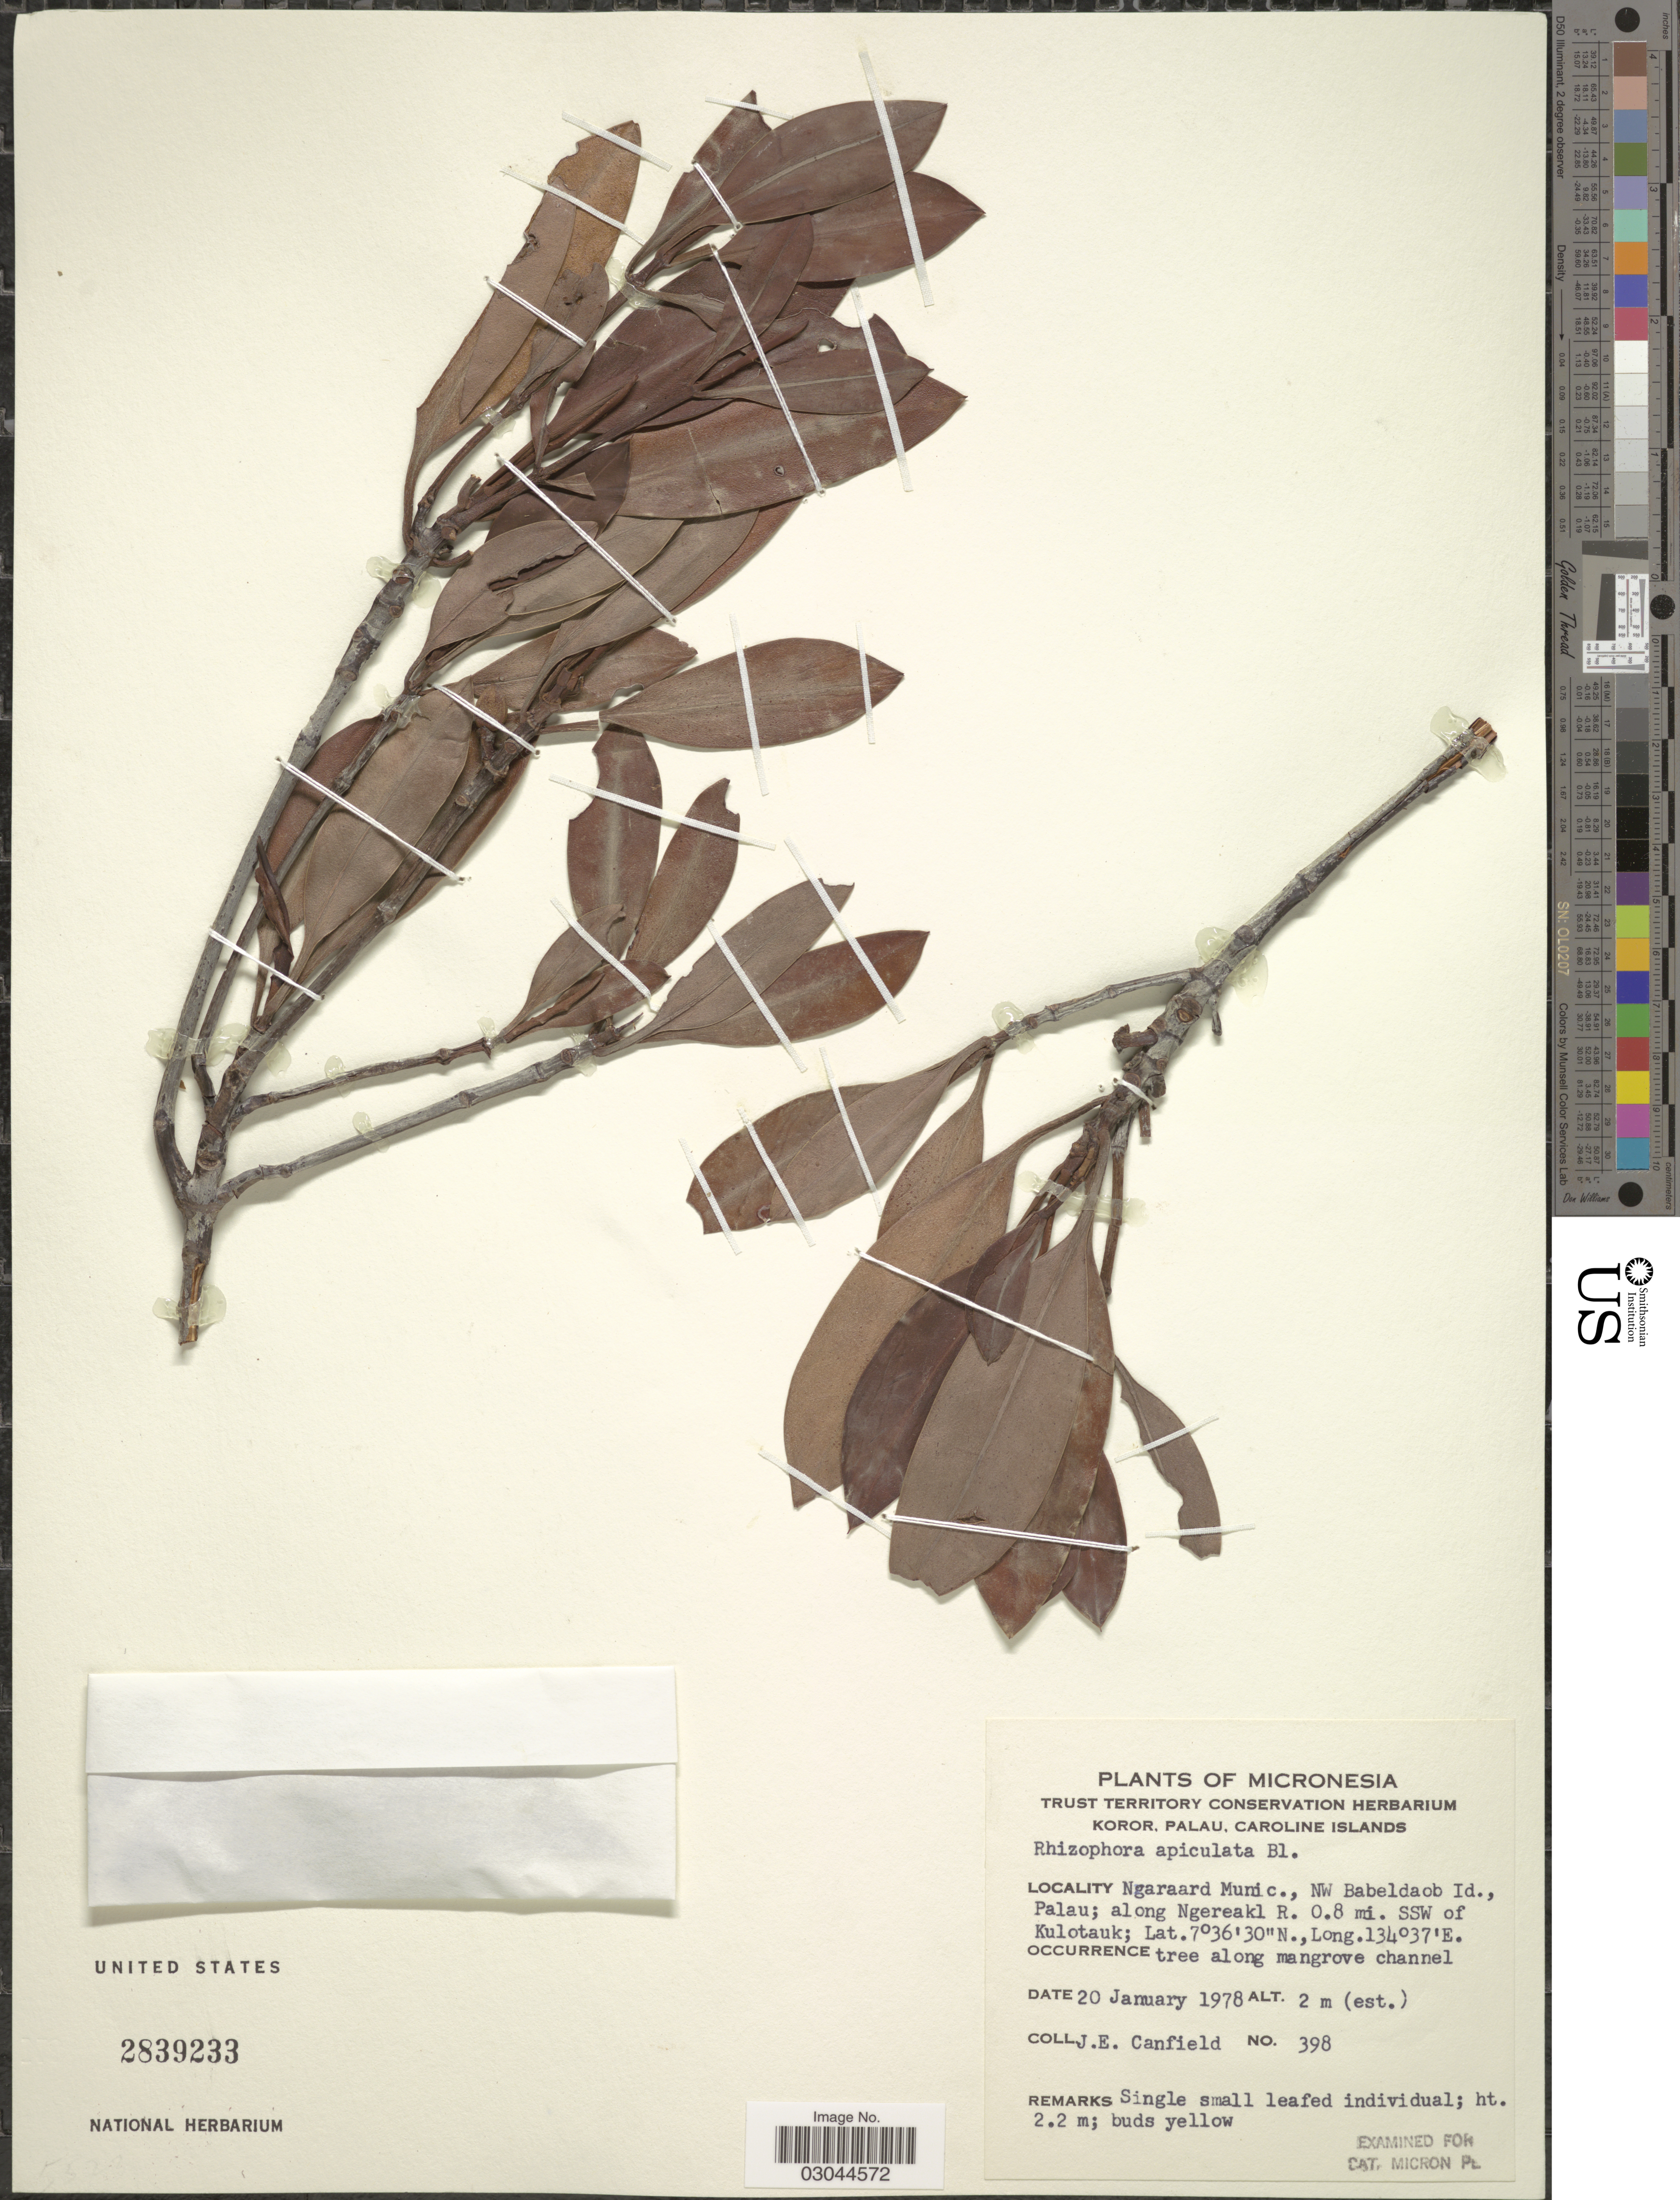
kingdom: Plantae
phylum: Tracheophyta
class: Magnoliopsida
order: Malpighiales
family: Rhizophoraceae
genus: Rhizophora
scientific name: Rhizophora apiculata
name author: Blume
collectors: J. E. Canfield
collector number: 398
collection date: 1978-01-20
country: Palau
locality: Micronesia. Ngaraard Munic., NW Babeldaob Id., Palau; along Ngereakl R. 0.8 mi. SSW of Kulotauk.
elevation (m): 2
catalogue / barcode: US 2839233